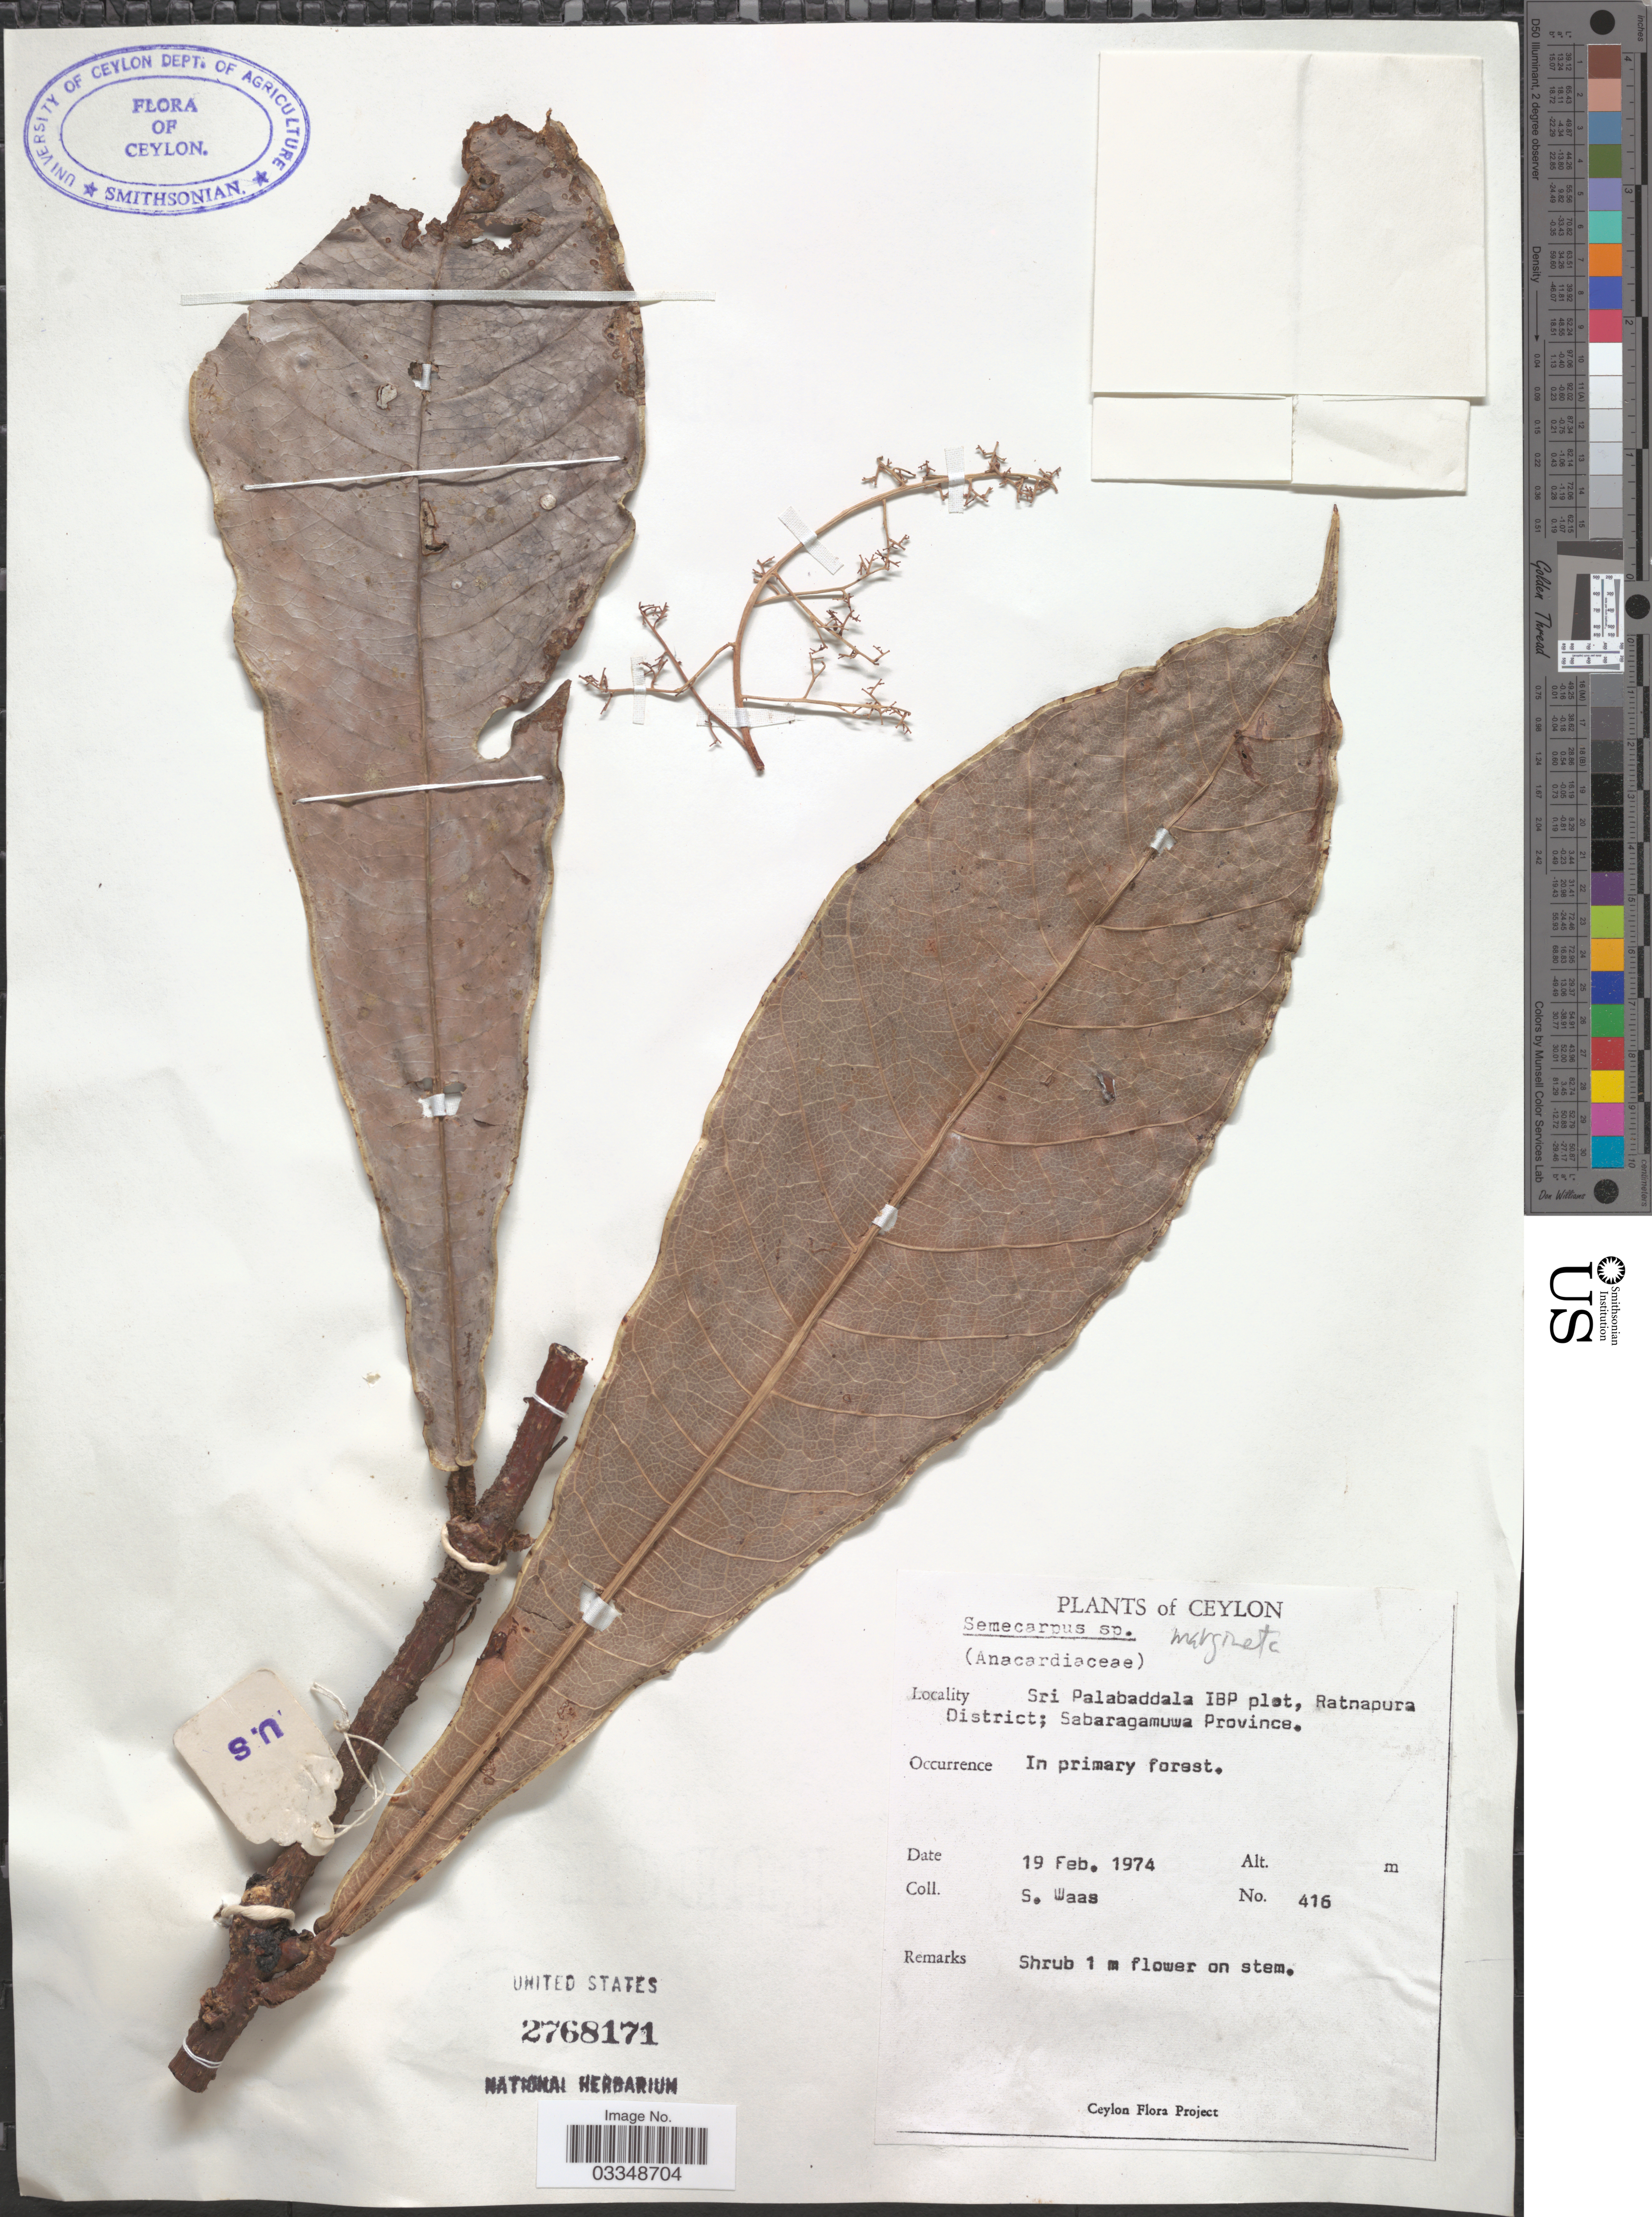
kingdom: Plantae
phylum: Tracheophyta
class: Magnoliopsida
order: Sapindales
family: Anacardiaceae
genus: Semecarpus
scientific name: Semecarpus marginatus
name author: Thwaites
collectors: S. Waas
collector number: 416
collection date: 1974-02-19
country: Sri Lanka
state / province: Sabaragamuwa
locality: Ceylon. Sri Palabaddala IBP plot, Ratnapura District.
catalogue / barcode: US 2768171